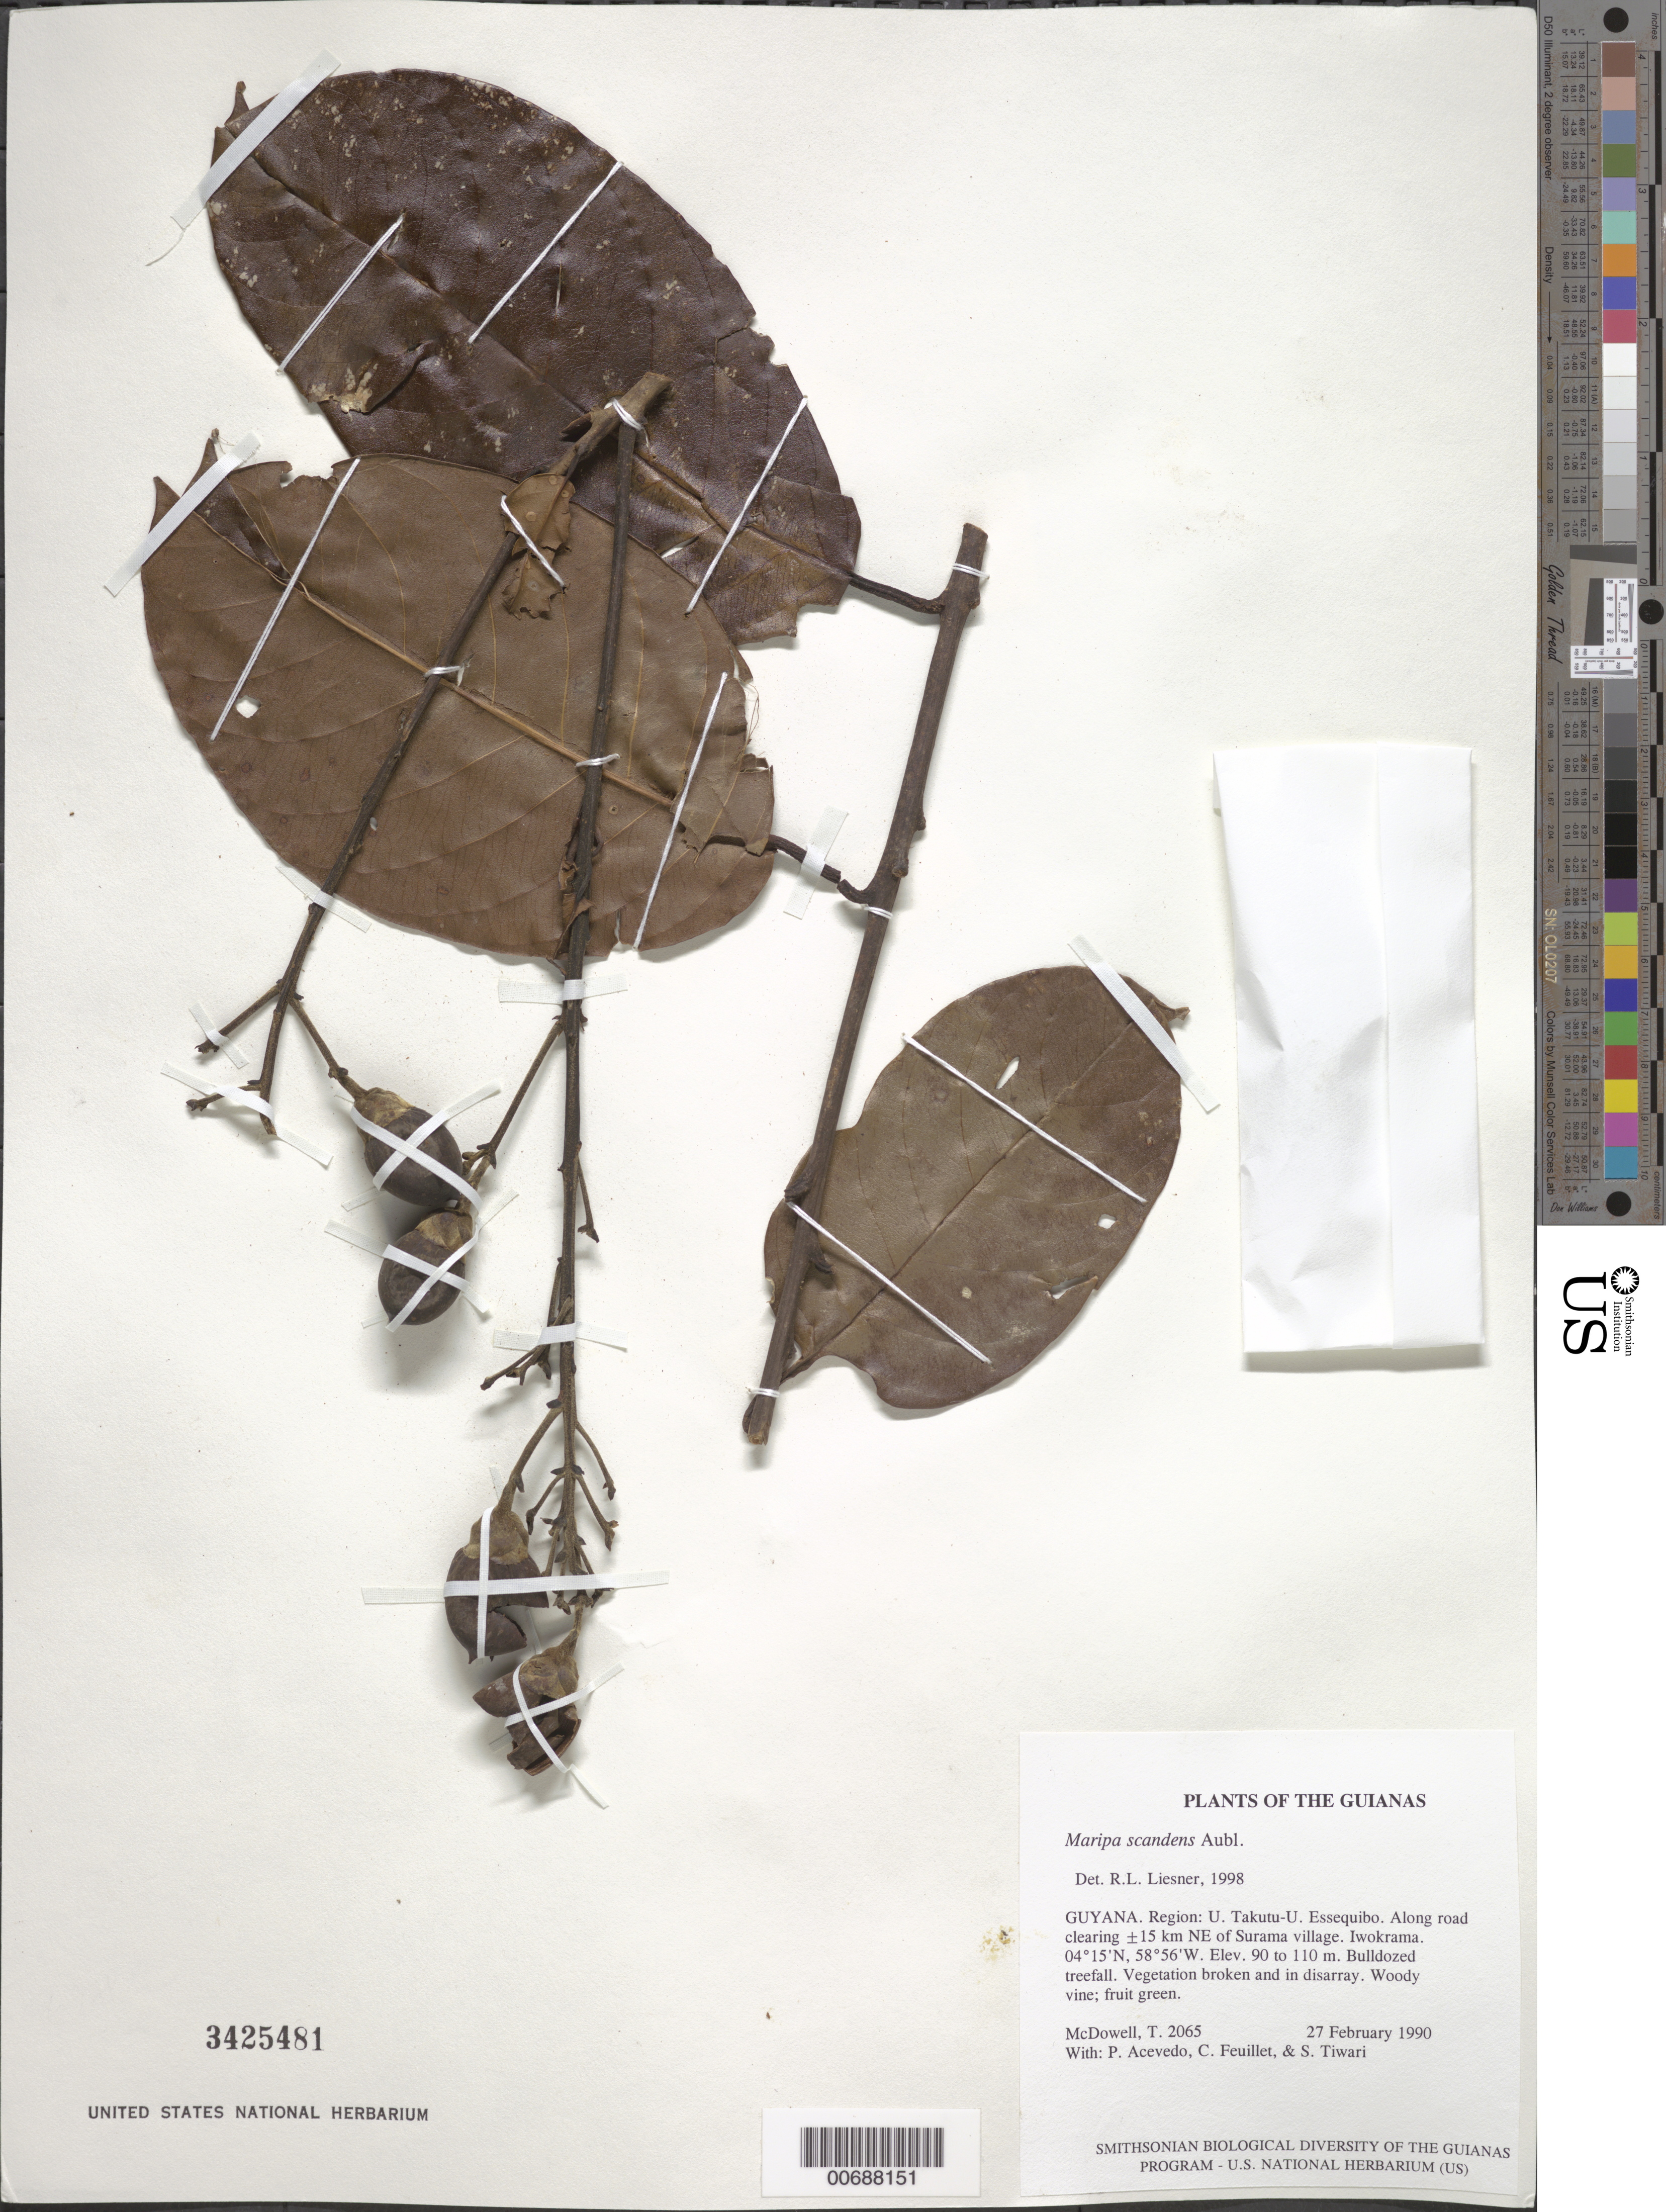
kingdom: Plantae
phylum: Tracheophyta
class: Magnoliopsida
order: Solanales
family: Convolvulaceae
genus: Maripa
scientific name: Maripa scandens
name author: Aubl.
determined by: Liesner, R. L.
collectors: T. McDowell, P. Acevedo-Rodr., C. Feuillet & S. Tiwari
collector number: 2065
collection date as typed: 27 February 1990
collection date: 1990-02-27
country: Guyana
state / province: Potaro-Siparuni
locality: Along Paranapanema road clearing ±15 km NE of Surama village. Iwokrama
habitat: Bulldozed treefall. Vegetation broken and in disarray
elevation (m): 90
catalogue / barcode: US 3425481